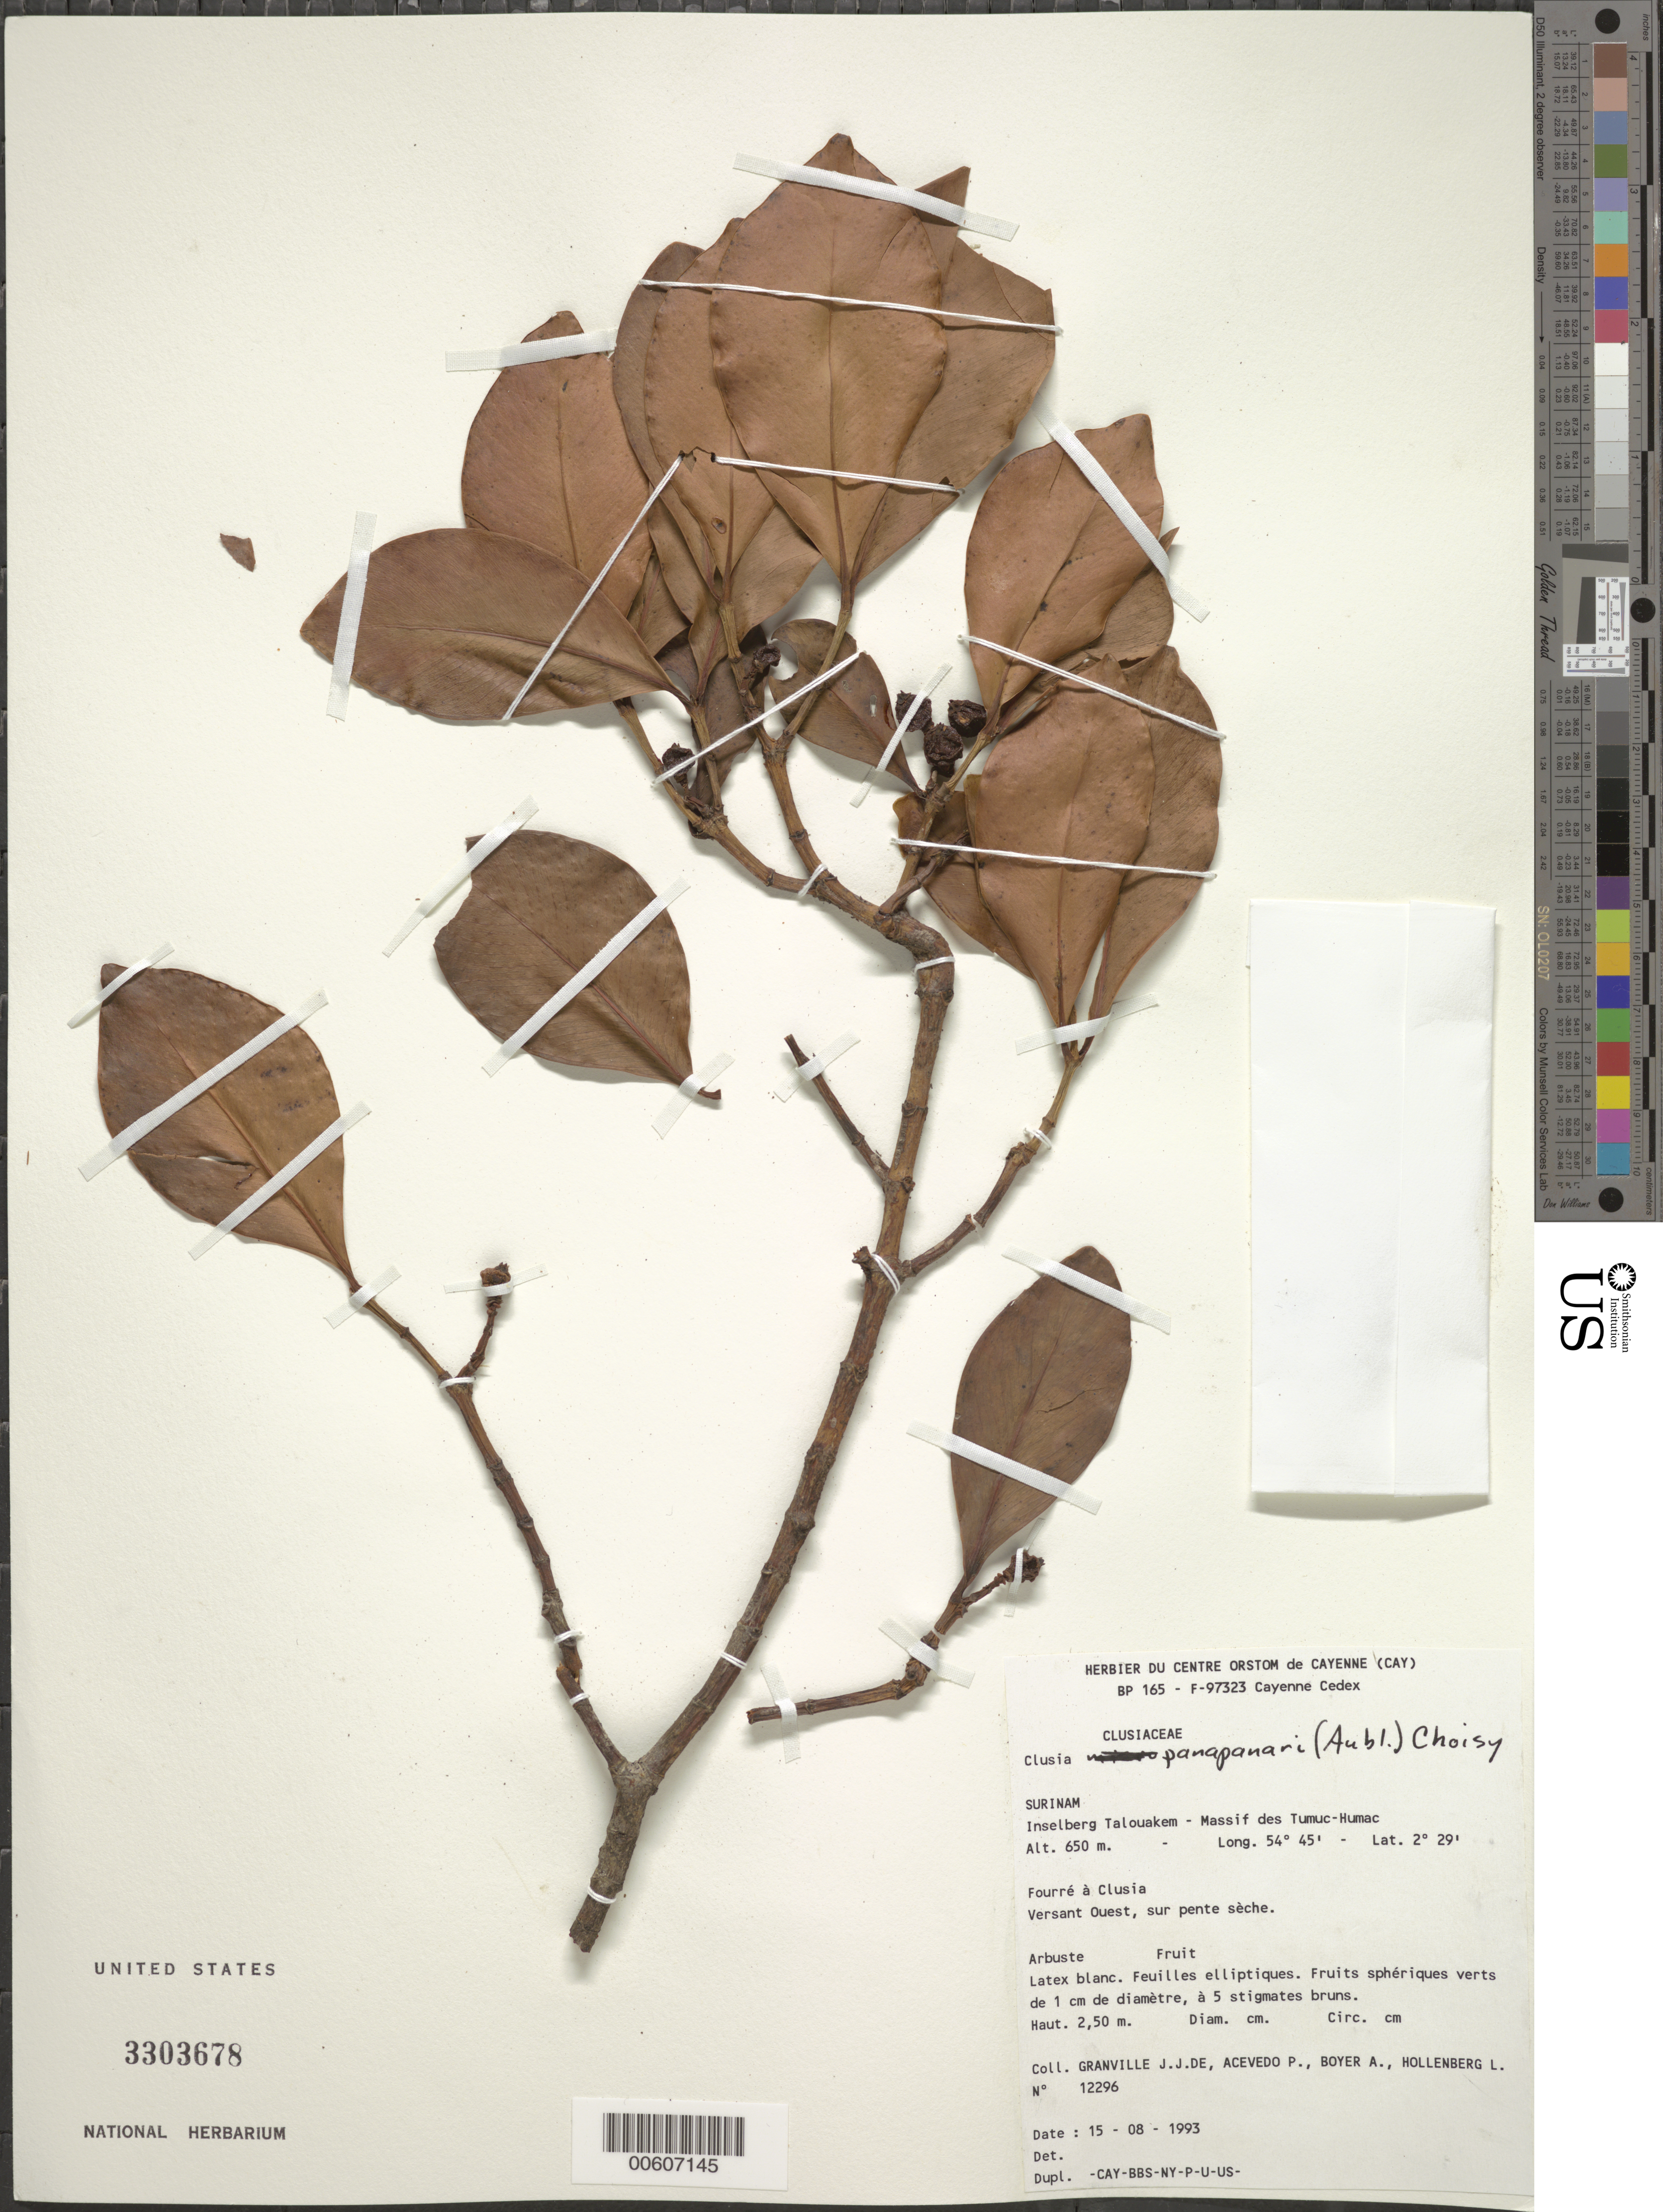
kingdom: Plantae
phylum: Tracheophyta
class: Magnoliopsida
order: Malpighiales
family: Clusiaceae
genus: Clusia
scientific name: Clusia panapanari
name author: (Aubl.) Choisy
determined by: Pipoly, J. J., III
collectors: J.-J. de Granville, P. Acevedo-Rodr., A. Boyer & L. Hollenberg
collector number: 12296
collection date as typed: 15-Aug-93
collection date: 1993-08-15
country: Suriname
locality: Inselberg Talouakem, Massif des Tumuc-Humac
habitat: Fourre a Clusia. Versant Ouest, sur pente seche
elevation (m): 650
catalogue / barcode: US 3303678